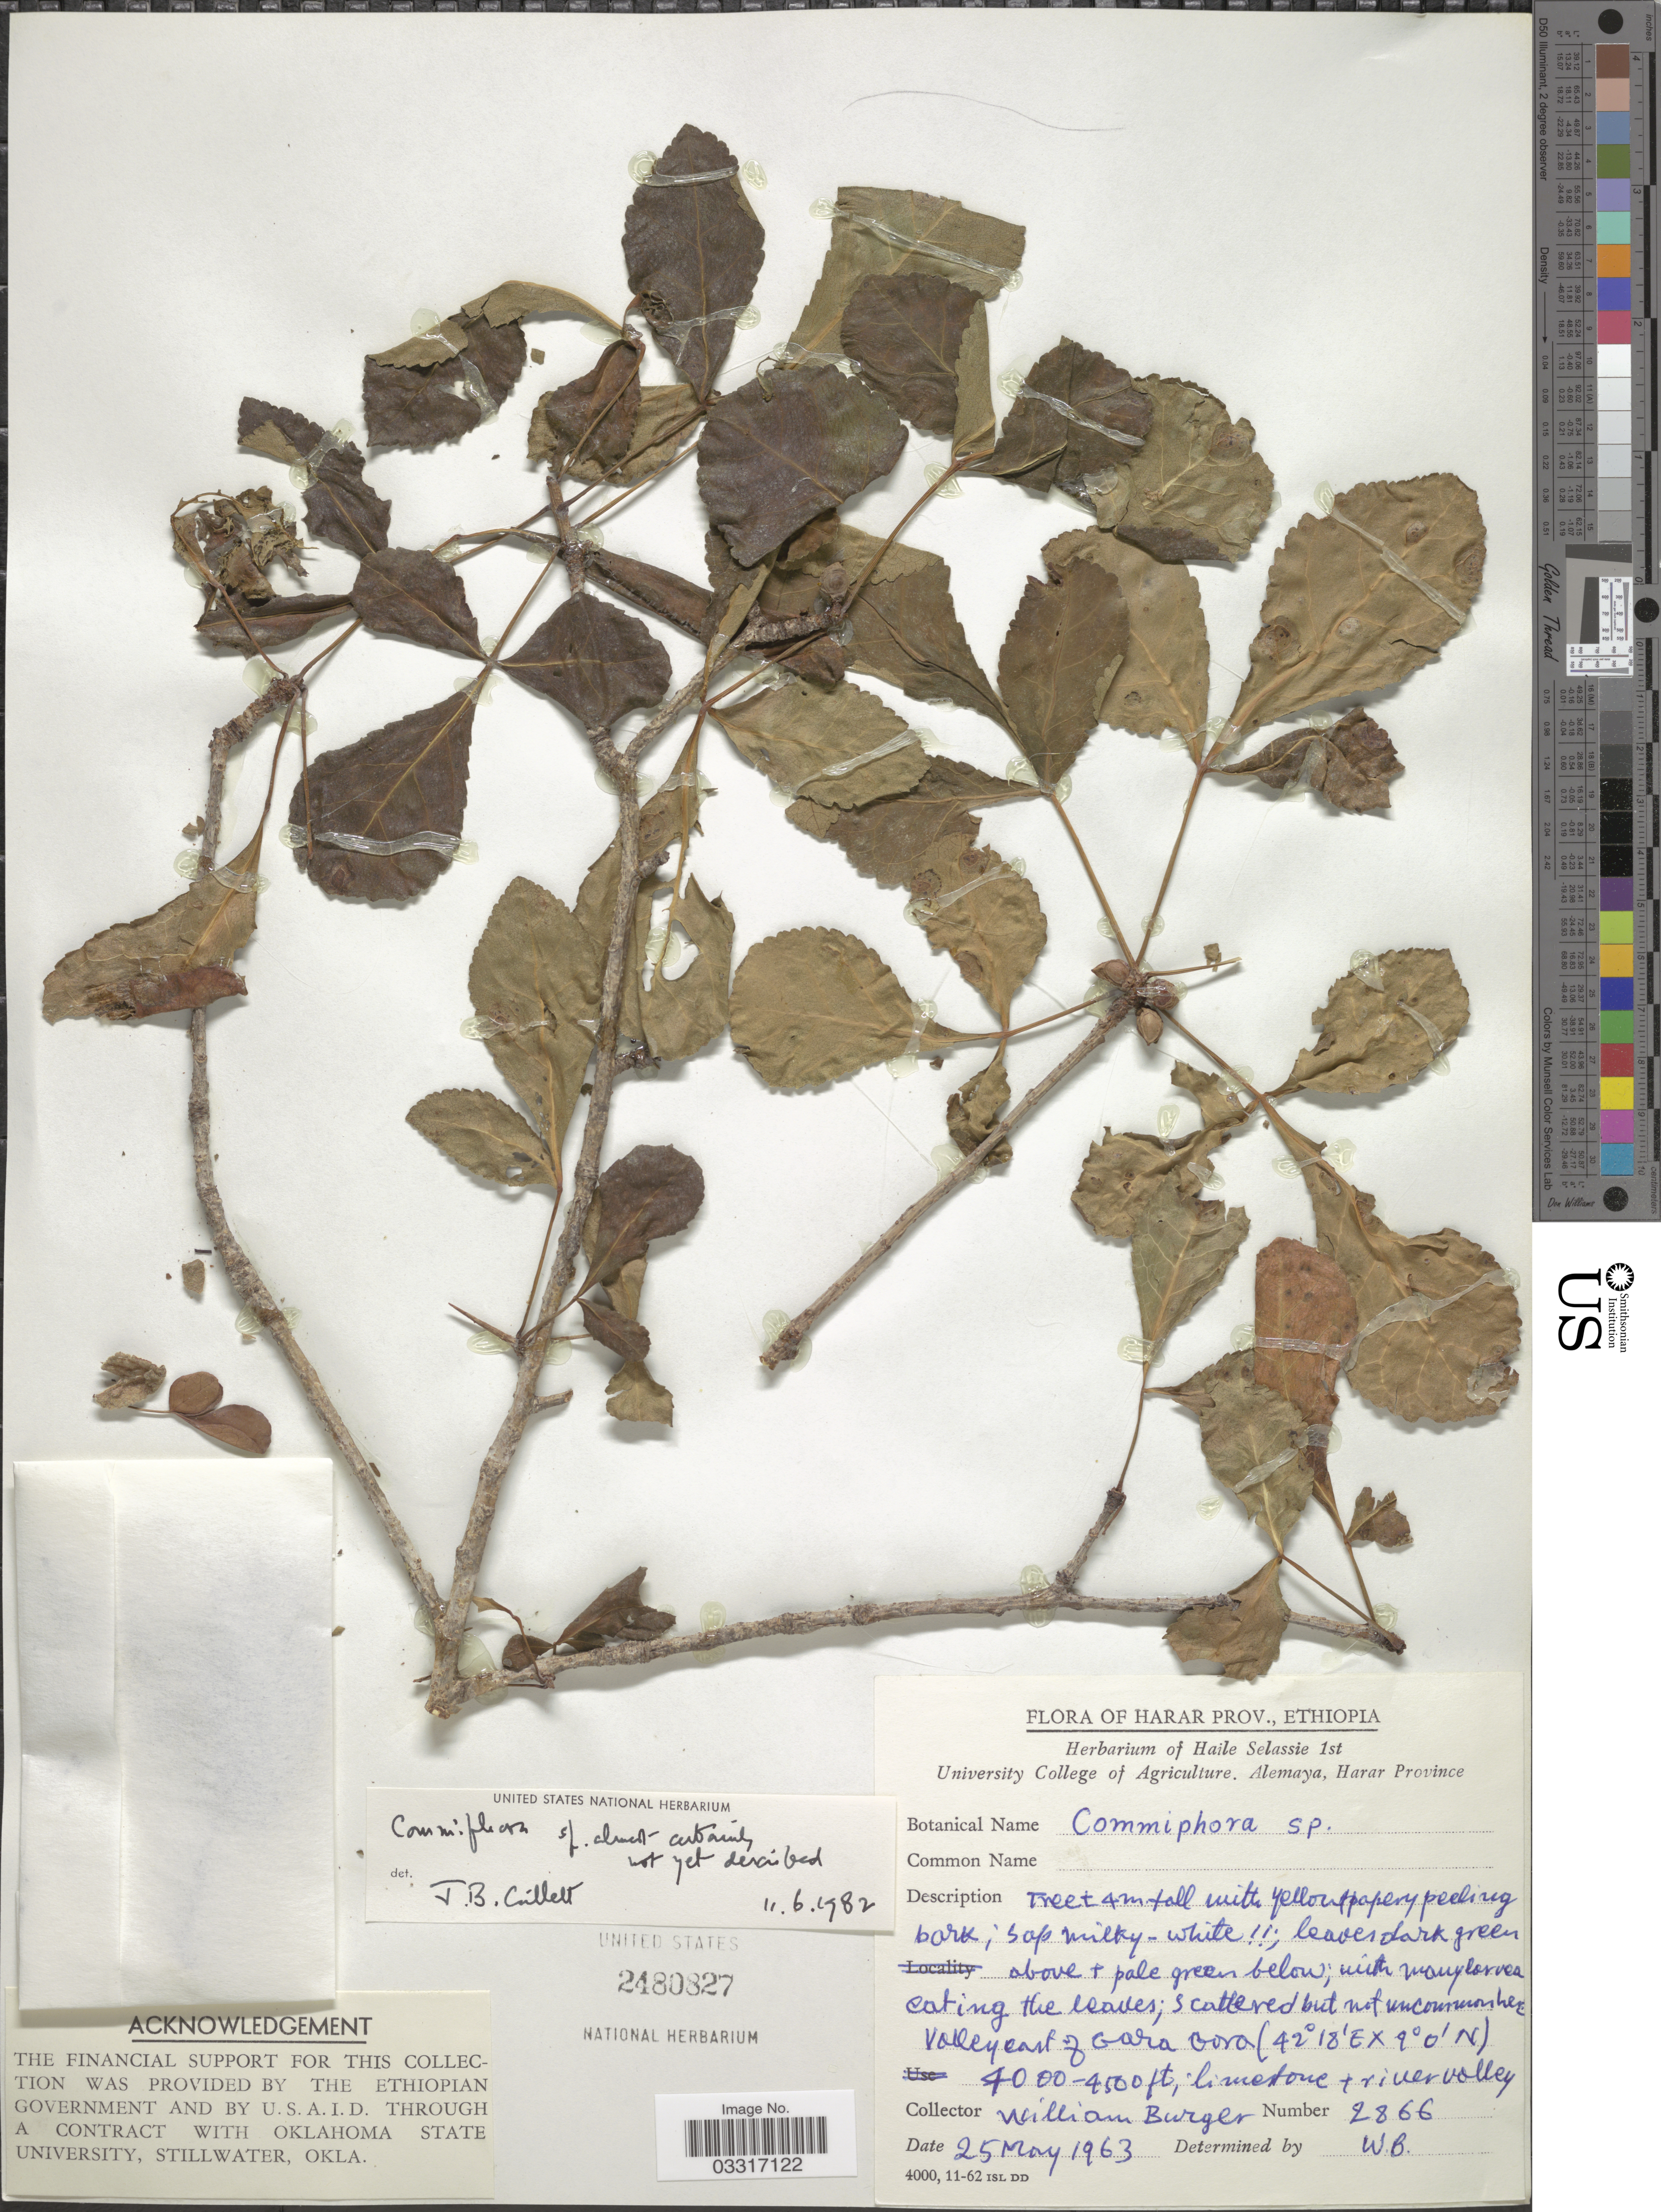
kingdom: Plantae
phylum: Tracheophyta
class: Magnoliopsida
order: Sapindales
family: Burseraceae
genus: Commiphora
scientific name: Commiphora sp.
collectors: W. Burger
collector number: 2866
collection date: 1963-05-25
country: Ethiopia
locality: Harar Prov. Valley east of Gara [interpreted] Gora [interpreted].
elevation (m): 1219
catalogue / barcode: US 2480827